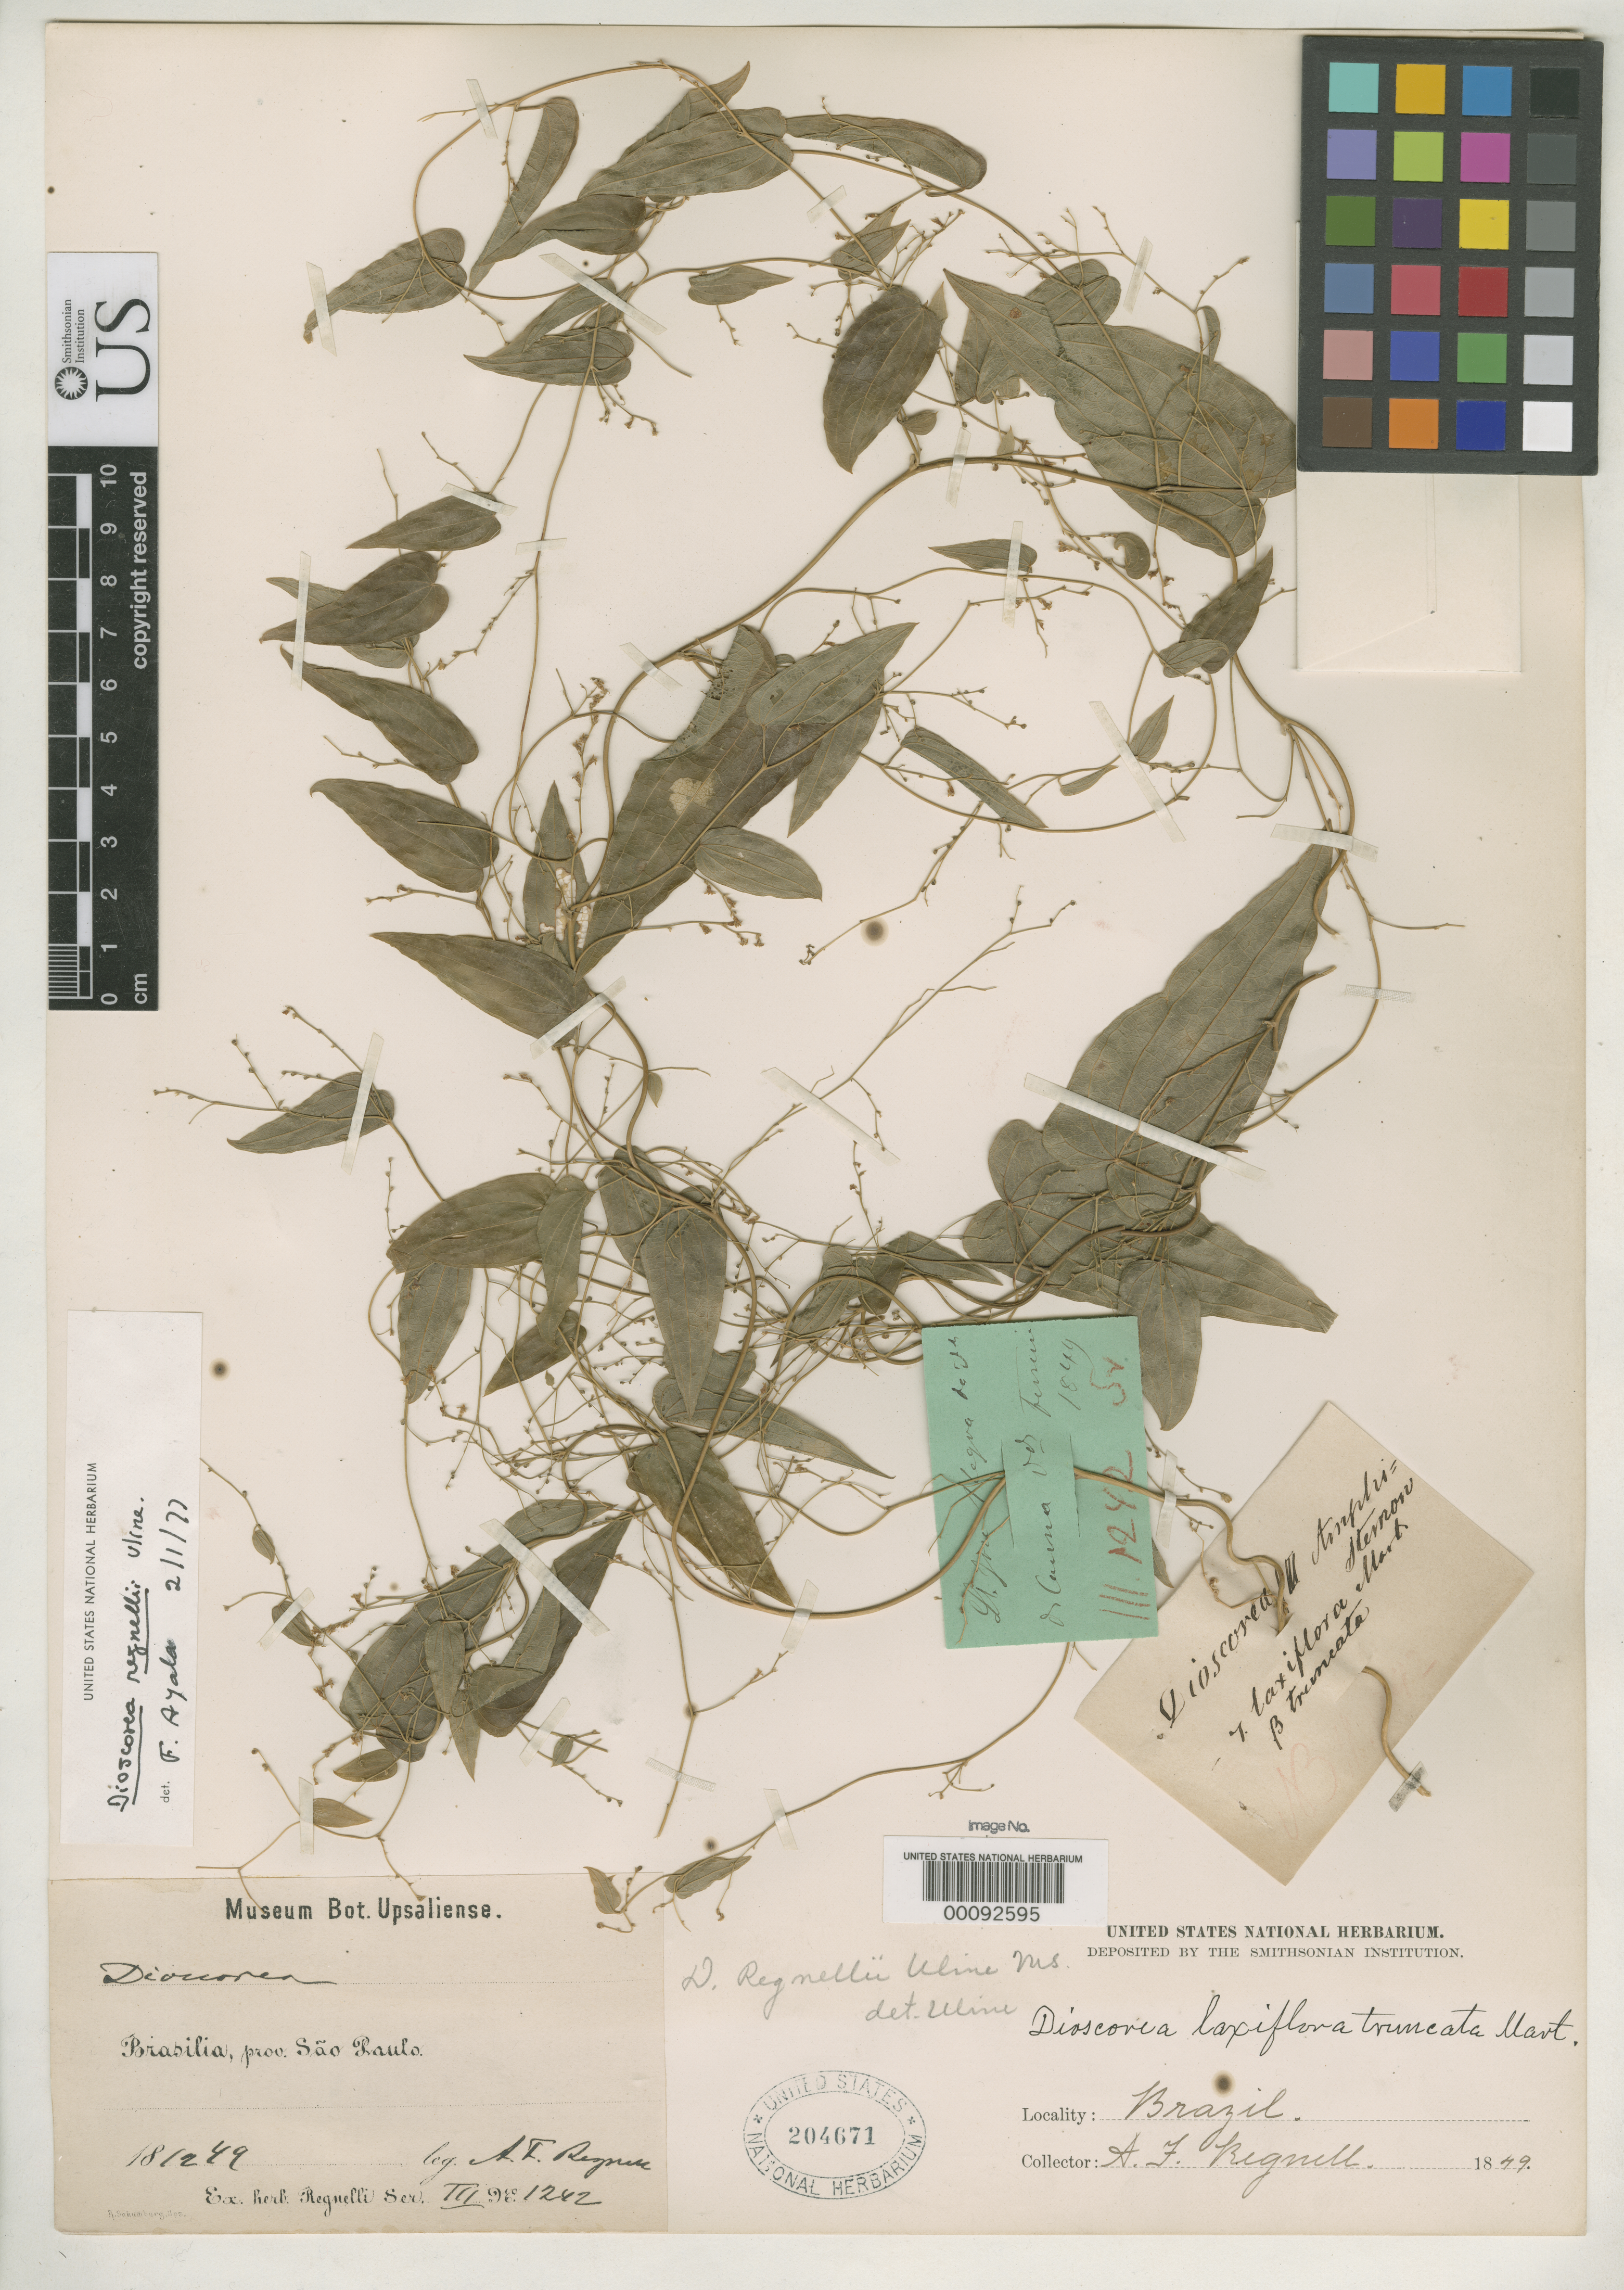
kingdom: Plantae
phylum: Tracheophyta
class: Liliopsida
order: Dioscoreales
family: Dioscoreaceae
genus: Dioscorea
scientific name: Dioscorea regnellii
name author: Uline ex R. Knuth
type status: Isotype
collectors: A. F. Regnell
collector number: III 1242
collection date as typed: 1849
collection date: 1849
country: Brazil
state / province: São Paulo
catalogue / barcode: US 204671